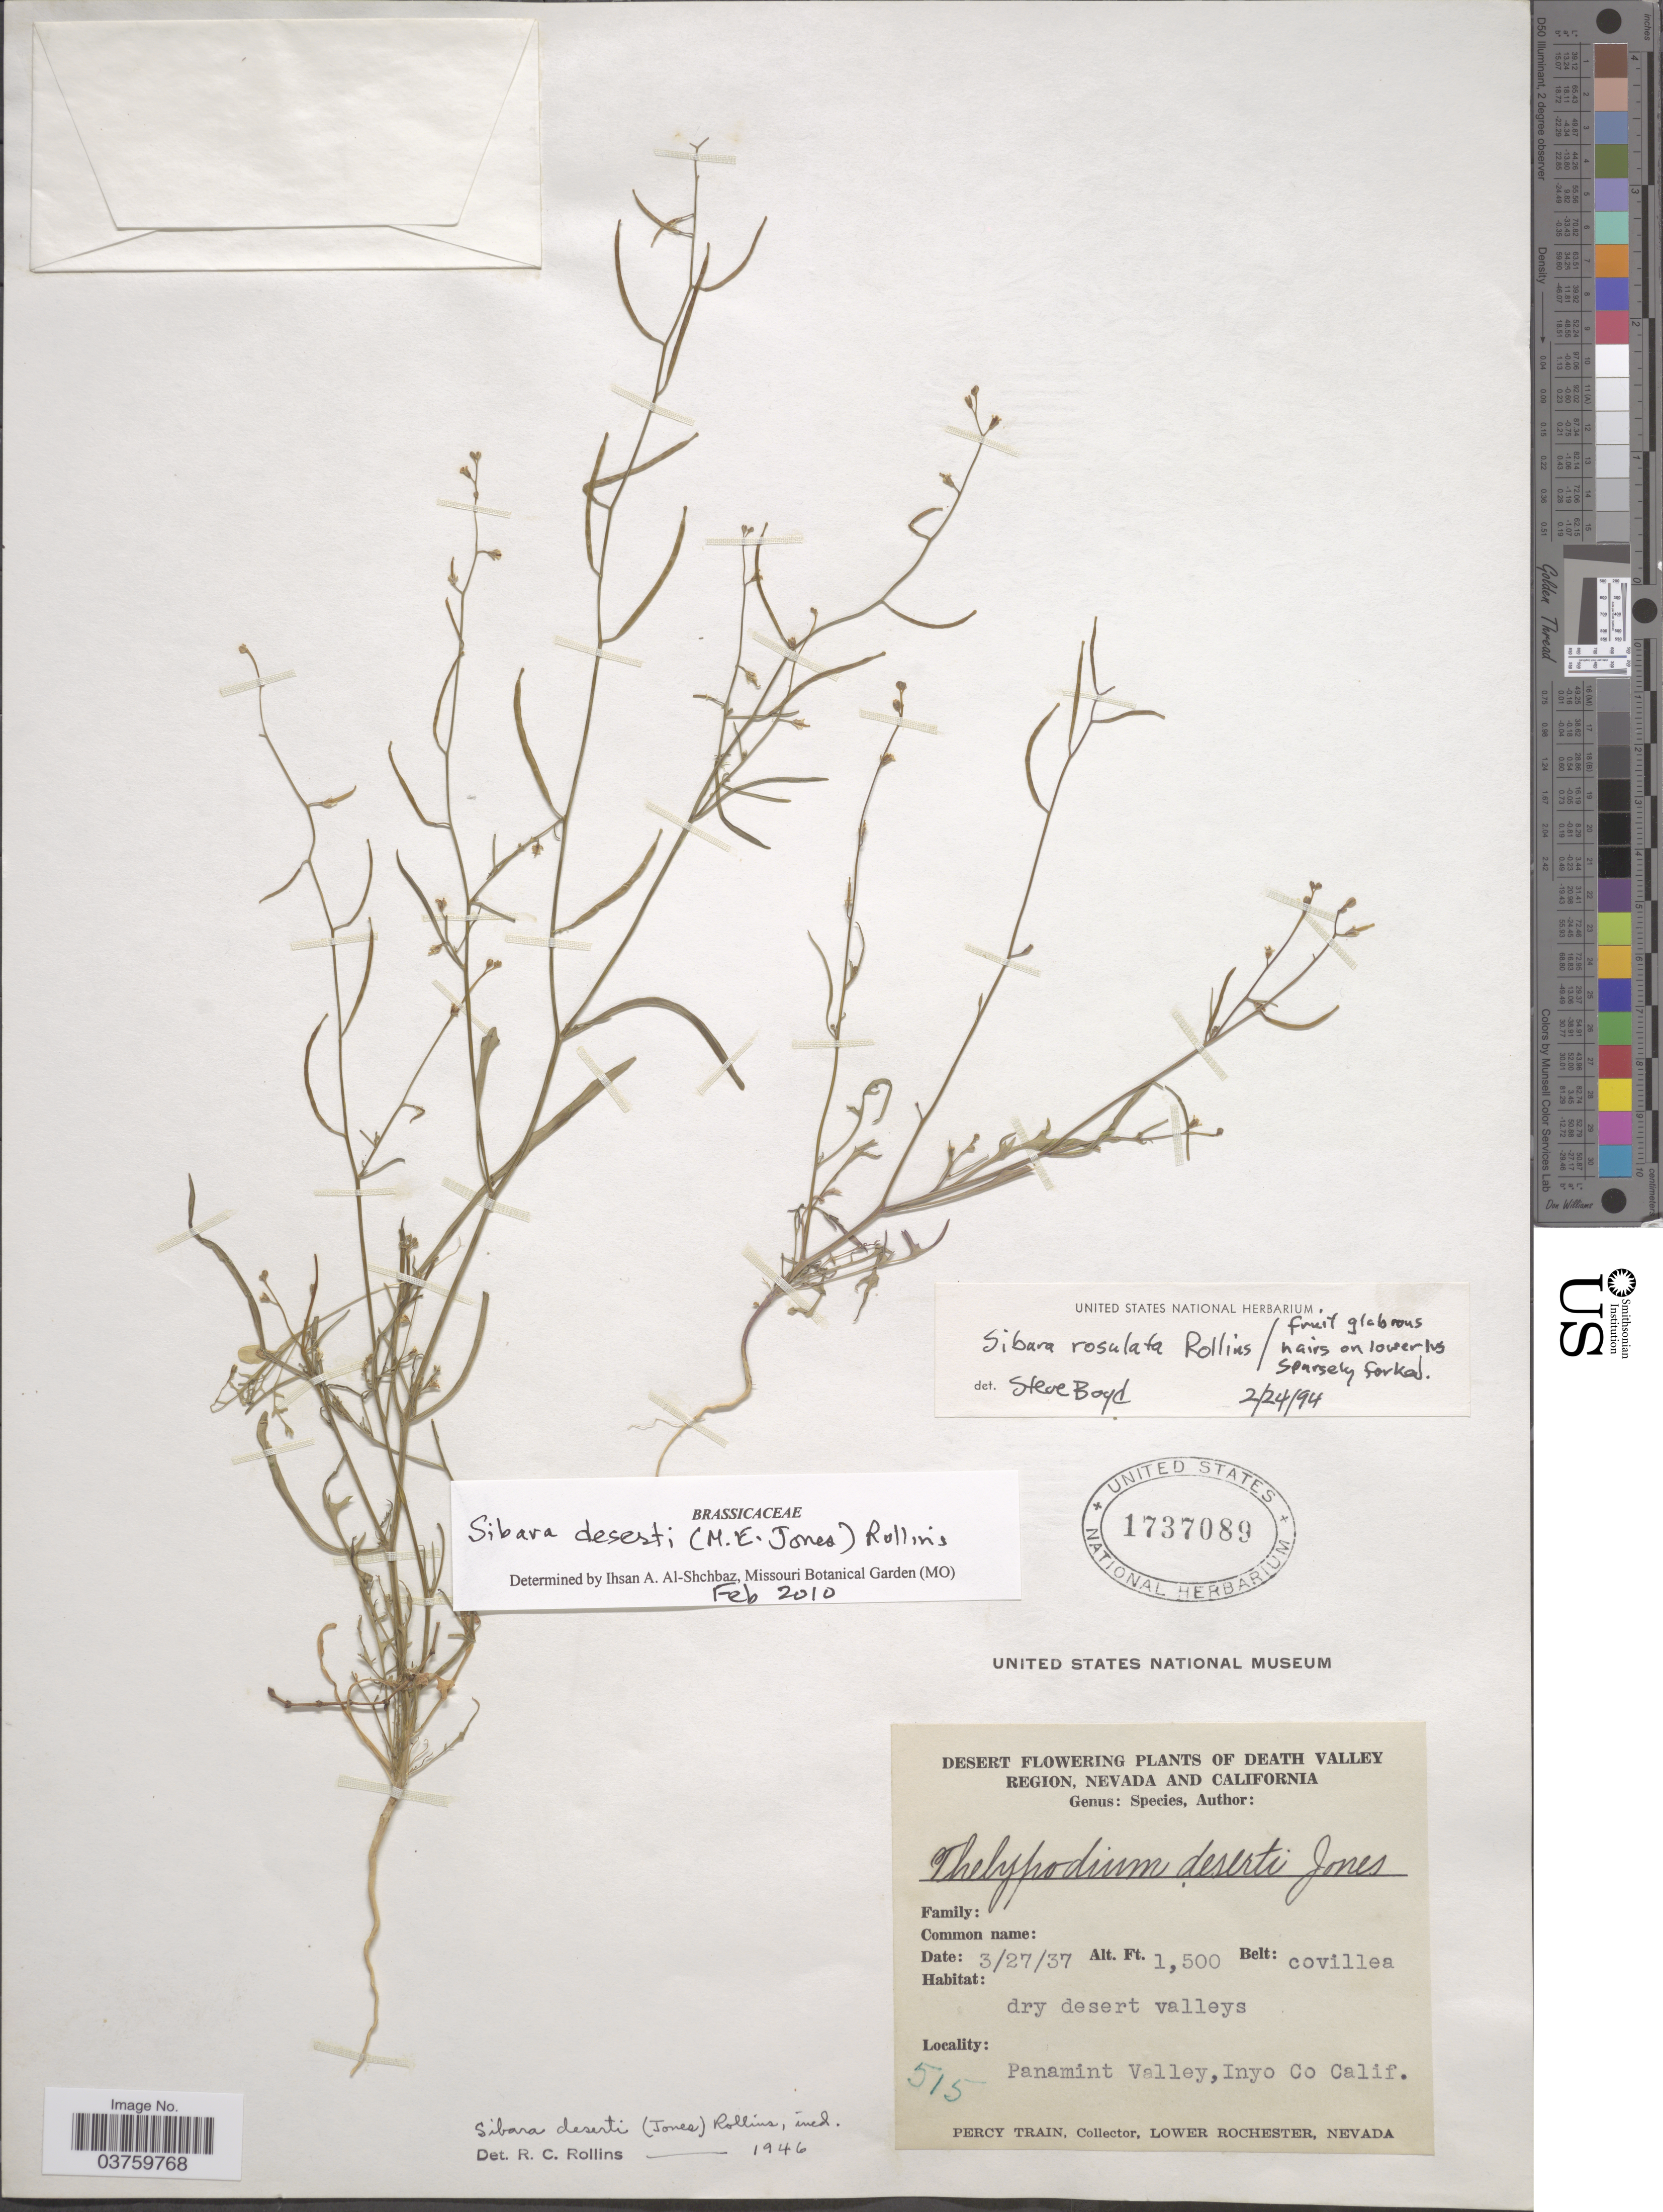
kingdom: Plantae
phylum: Tracheophyta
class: Magnoliopsida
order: Brassicales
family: Brassicaceae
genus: Sibara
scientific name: Sibara deserti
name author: (M.E. Jones) Rollins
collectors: P. Train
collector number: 515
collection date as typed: Transcribed d/m/y: 27/3/37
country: United States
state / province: California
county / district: Inyo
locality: Death Valley Region. Belt: covillea. Panamint Valley, Inyo Co.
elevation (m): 457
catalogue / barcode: US 1737089